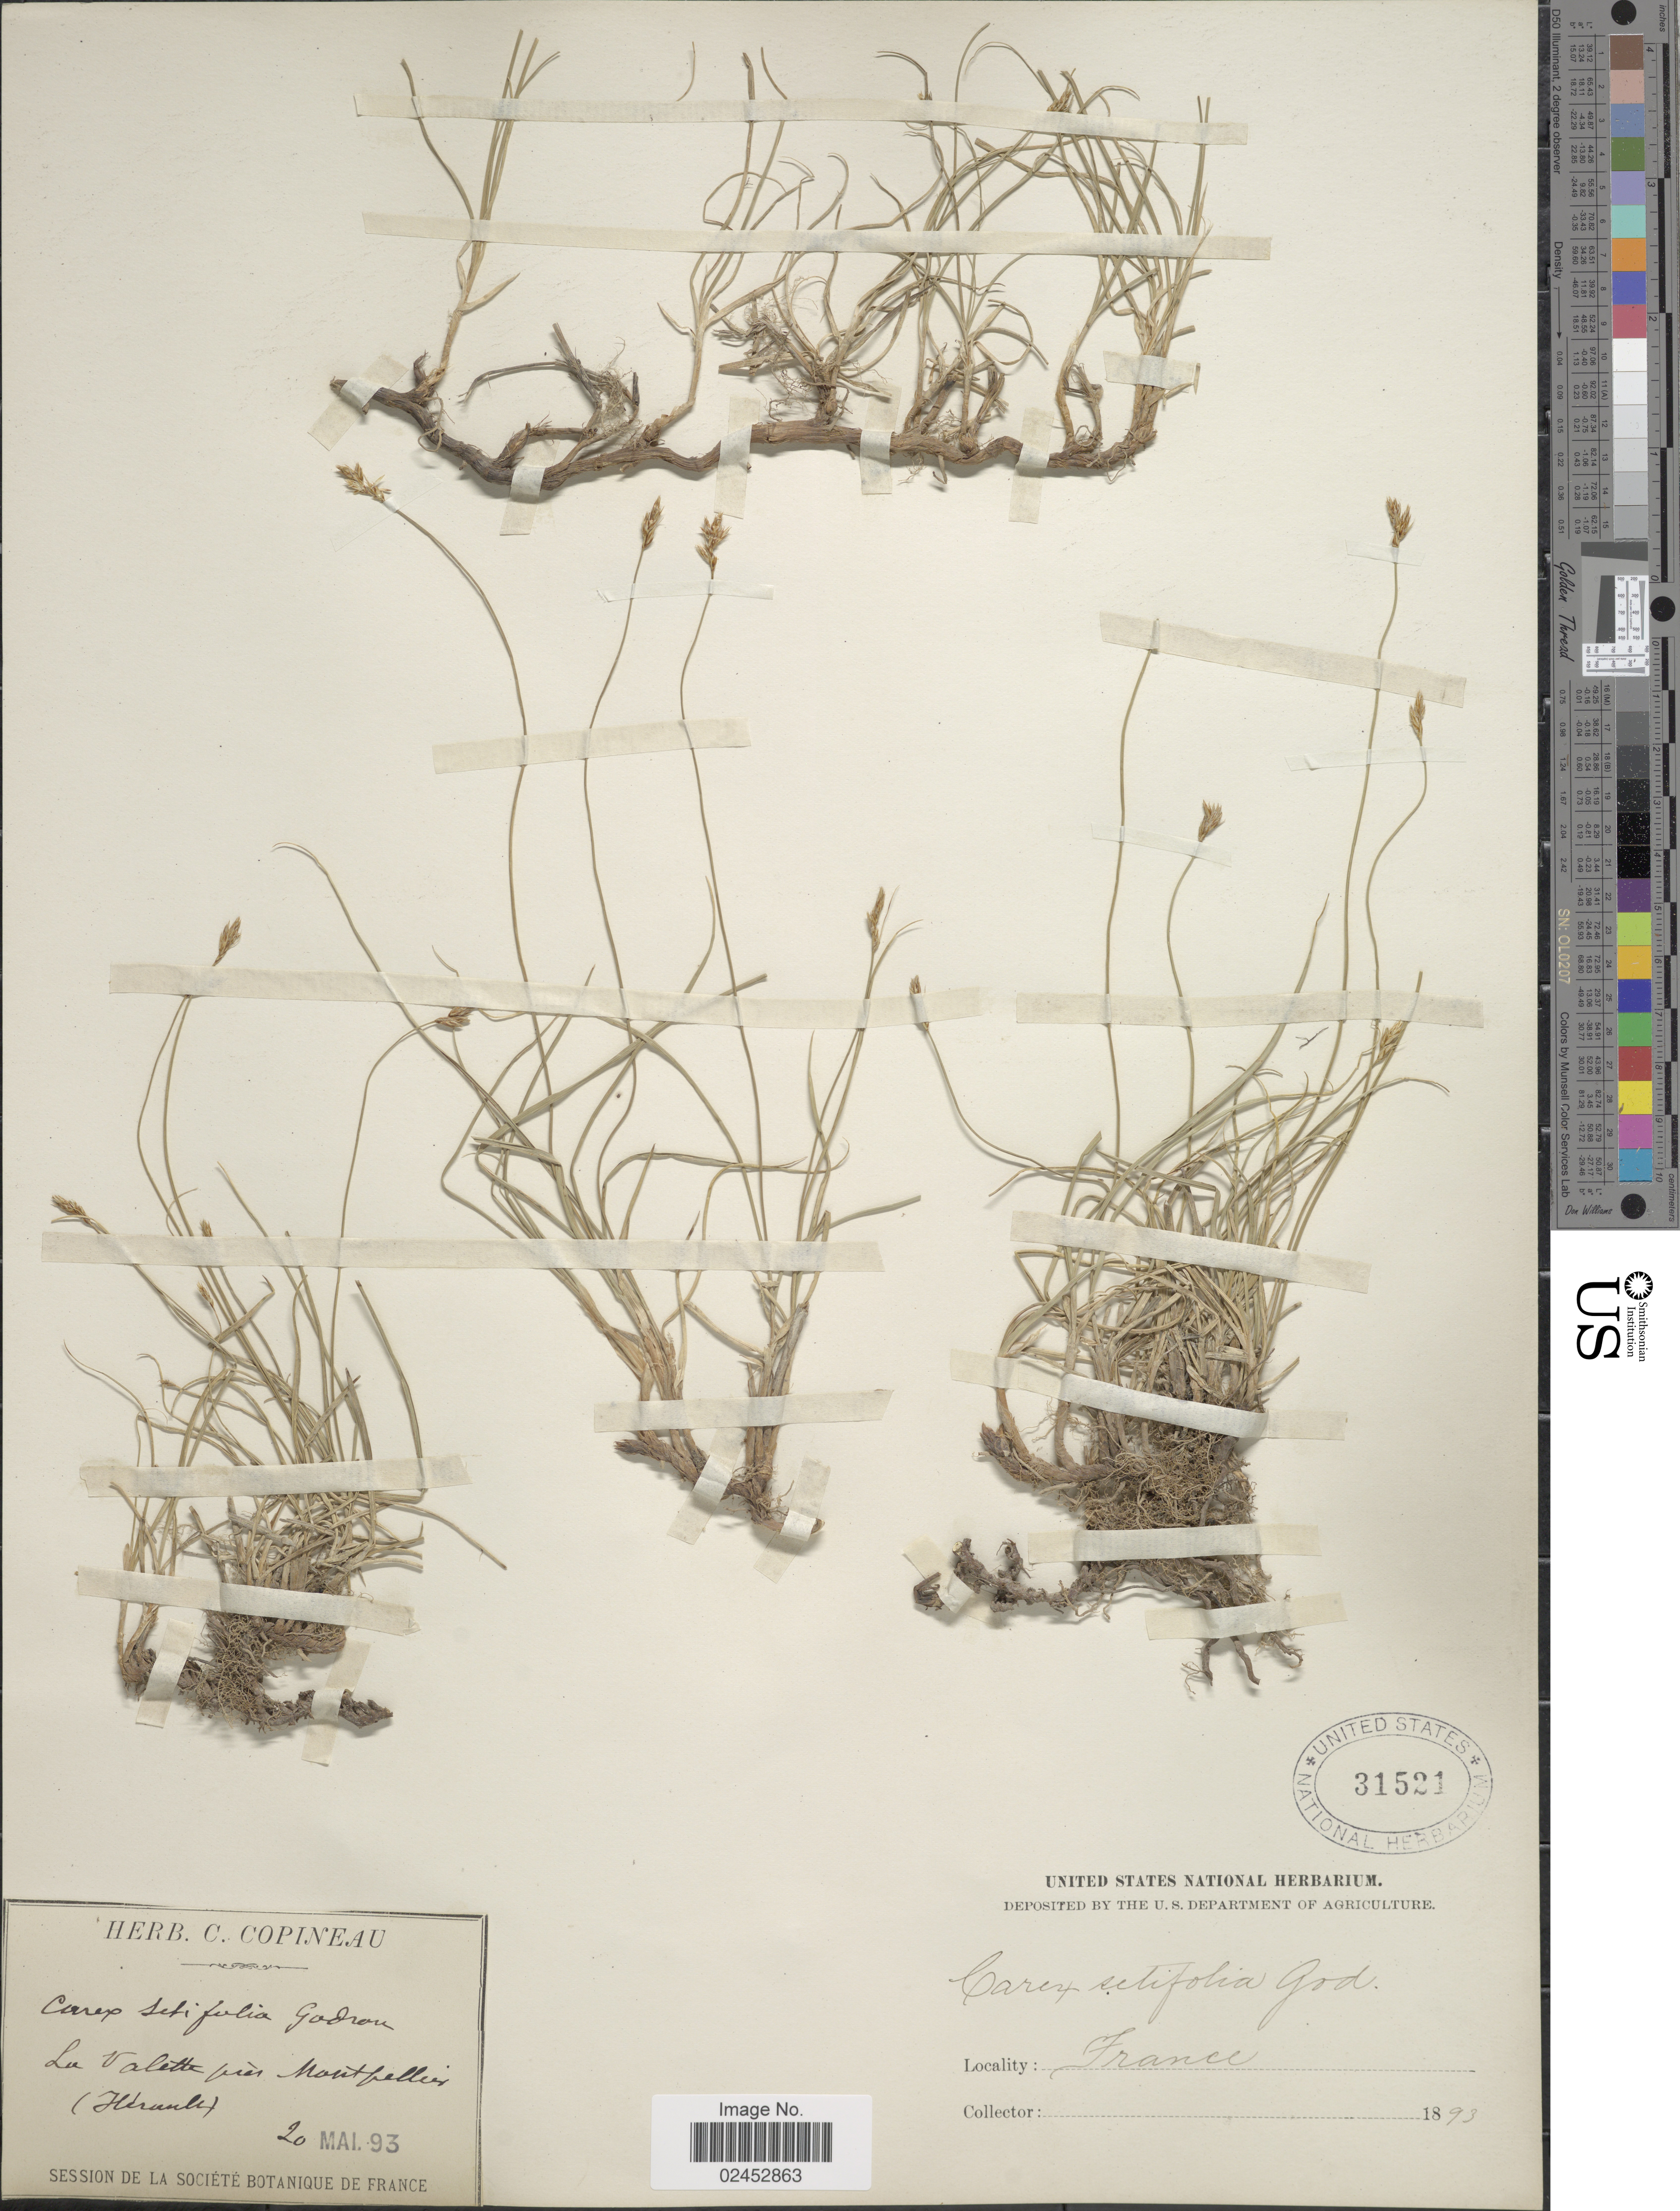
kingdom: Plantae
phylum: Tracheophyta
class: Liliopsida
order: Poales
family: Cyperaceae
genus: Carex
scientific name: Carex setifolia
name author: Kunze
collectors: ex herb. C. Copineau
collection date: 1893-05-20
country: France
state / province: Occitanie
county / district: Hérault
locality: La Valetta pres Montpellier (Herault)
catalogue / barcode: US 31521